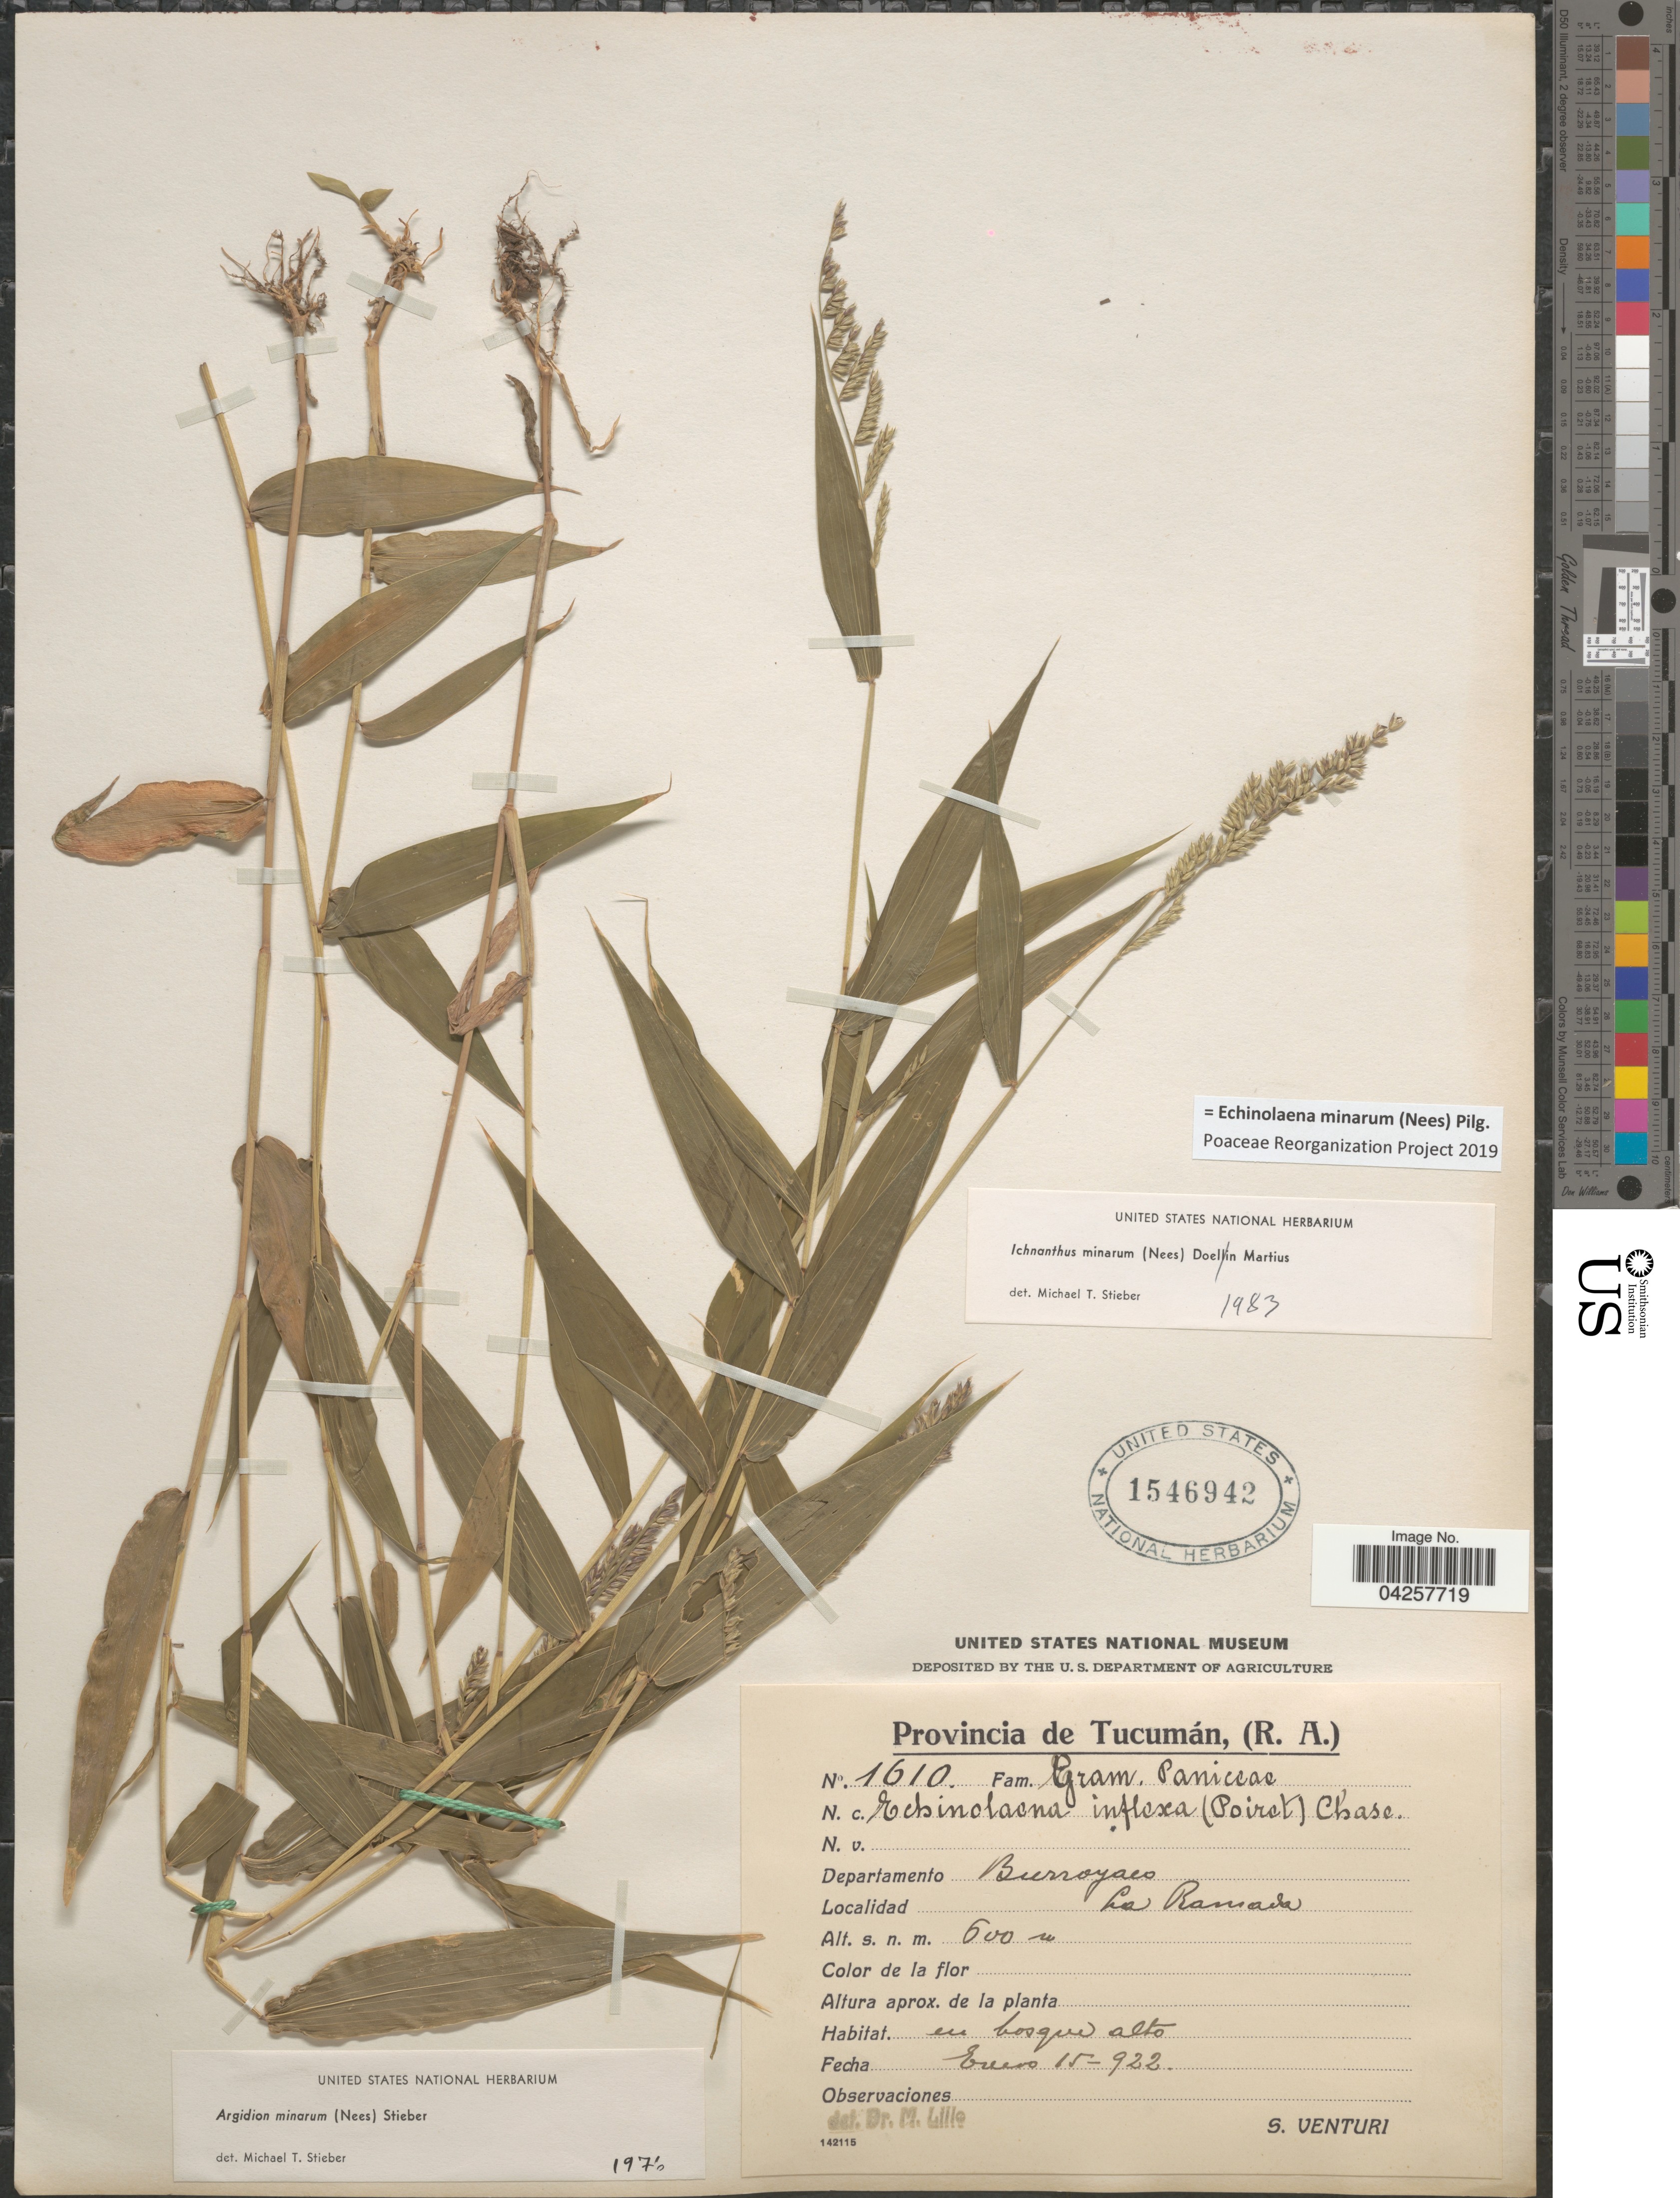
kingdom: Plantae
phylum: Tracheophyta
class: Liliopsida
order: Poales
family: Poaceae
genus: Echinolaena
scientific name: Echinolaena minarum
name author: (Nees) Pilg.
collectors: S. Venturi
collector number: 1610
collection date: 1922-01-15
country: Argentina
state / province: Tucuman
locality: Departamento Burruyacú. La Ramada.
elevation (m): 500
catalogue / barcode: US 1546942